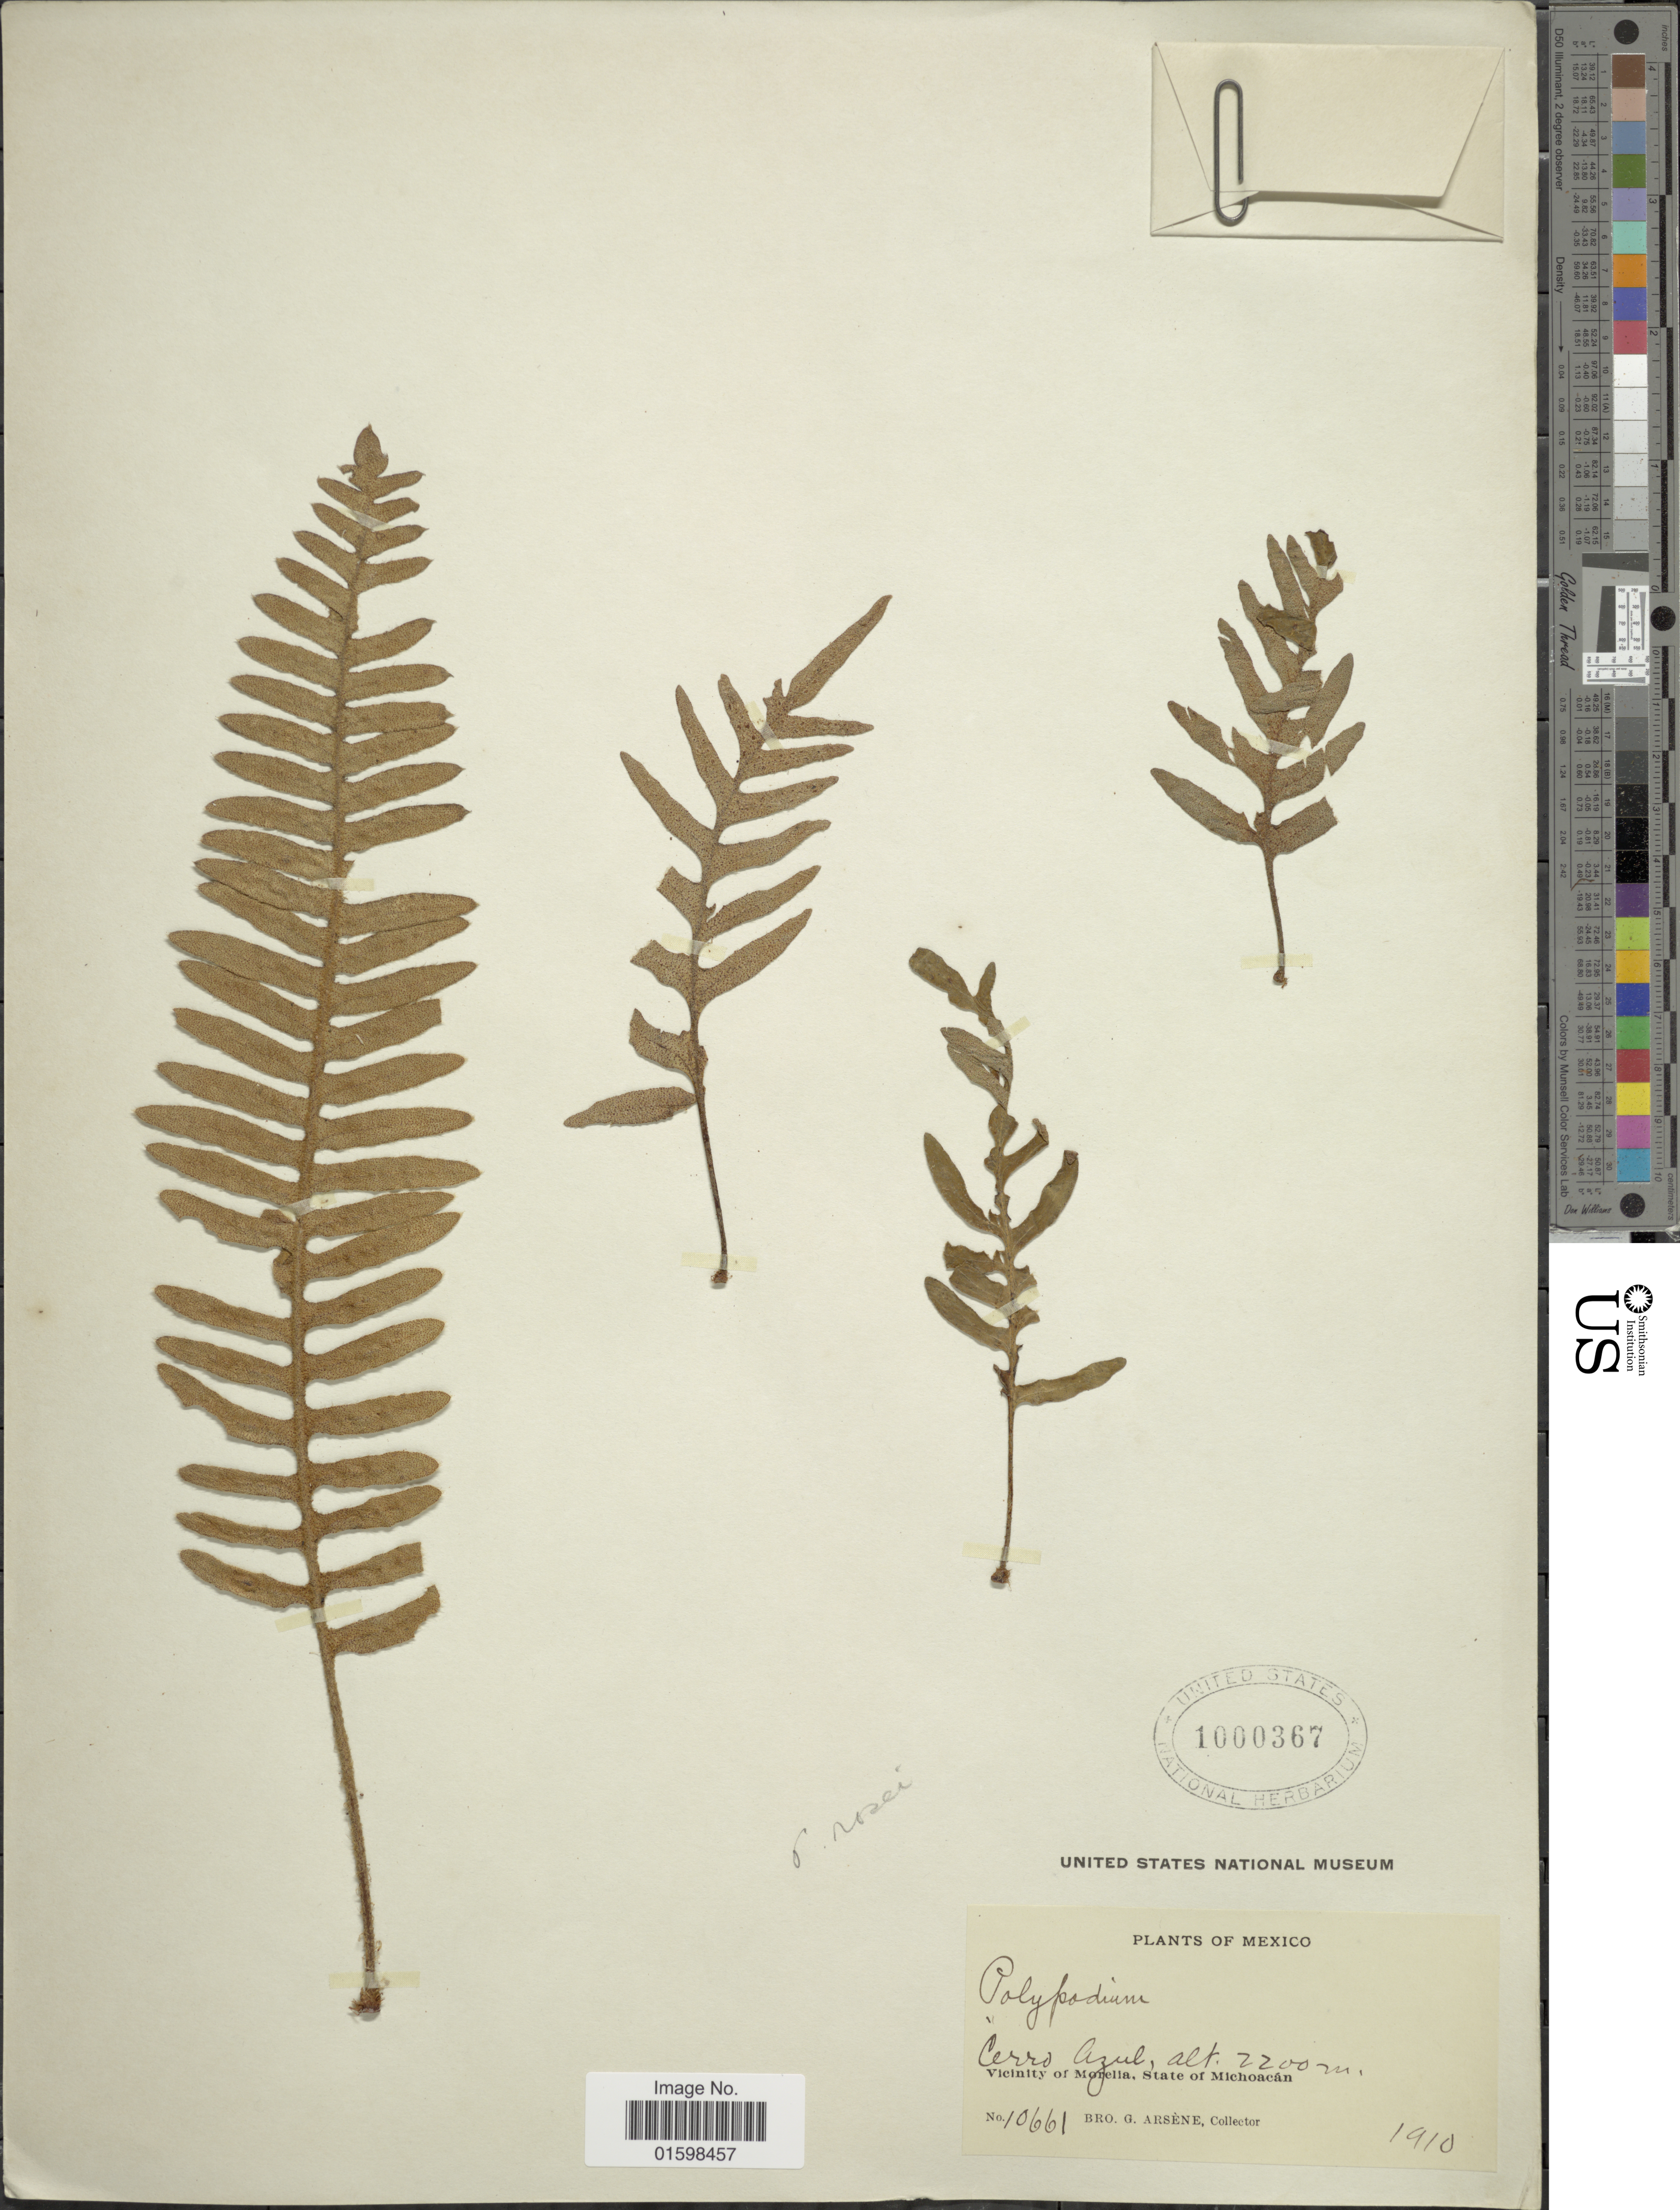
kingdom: Plantae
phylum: Tracheophyta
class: Polypodiopsida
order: Polypodiales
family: Polypodiaceae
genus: Pleopeltis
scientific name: Pleopeltis rosei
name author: (Maxon) A.R. Sm. & Tejero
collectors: Bro. G. Arsène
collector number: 10661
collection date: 1910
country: Mexico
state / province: Michoacán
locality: Cerro Azul. Vicinity of Morelia, State of Michoacan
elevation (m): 2200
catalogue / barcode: US 1000367